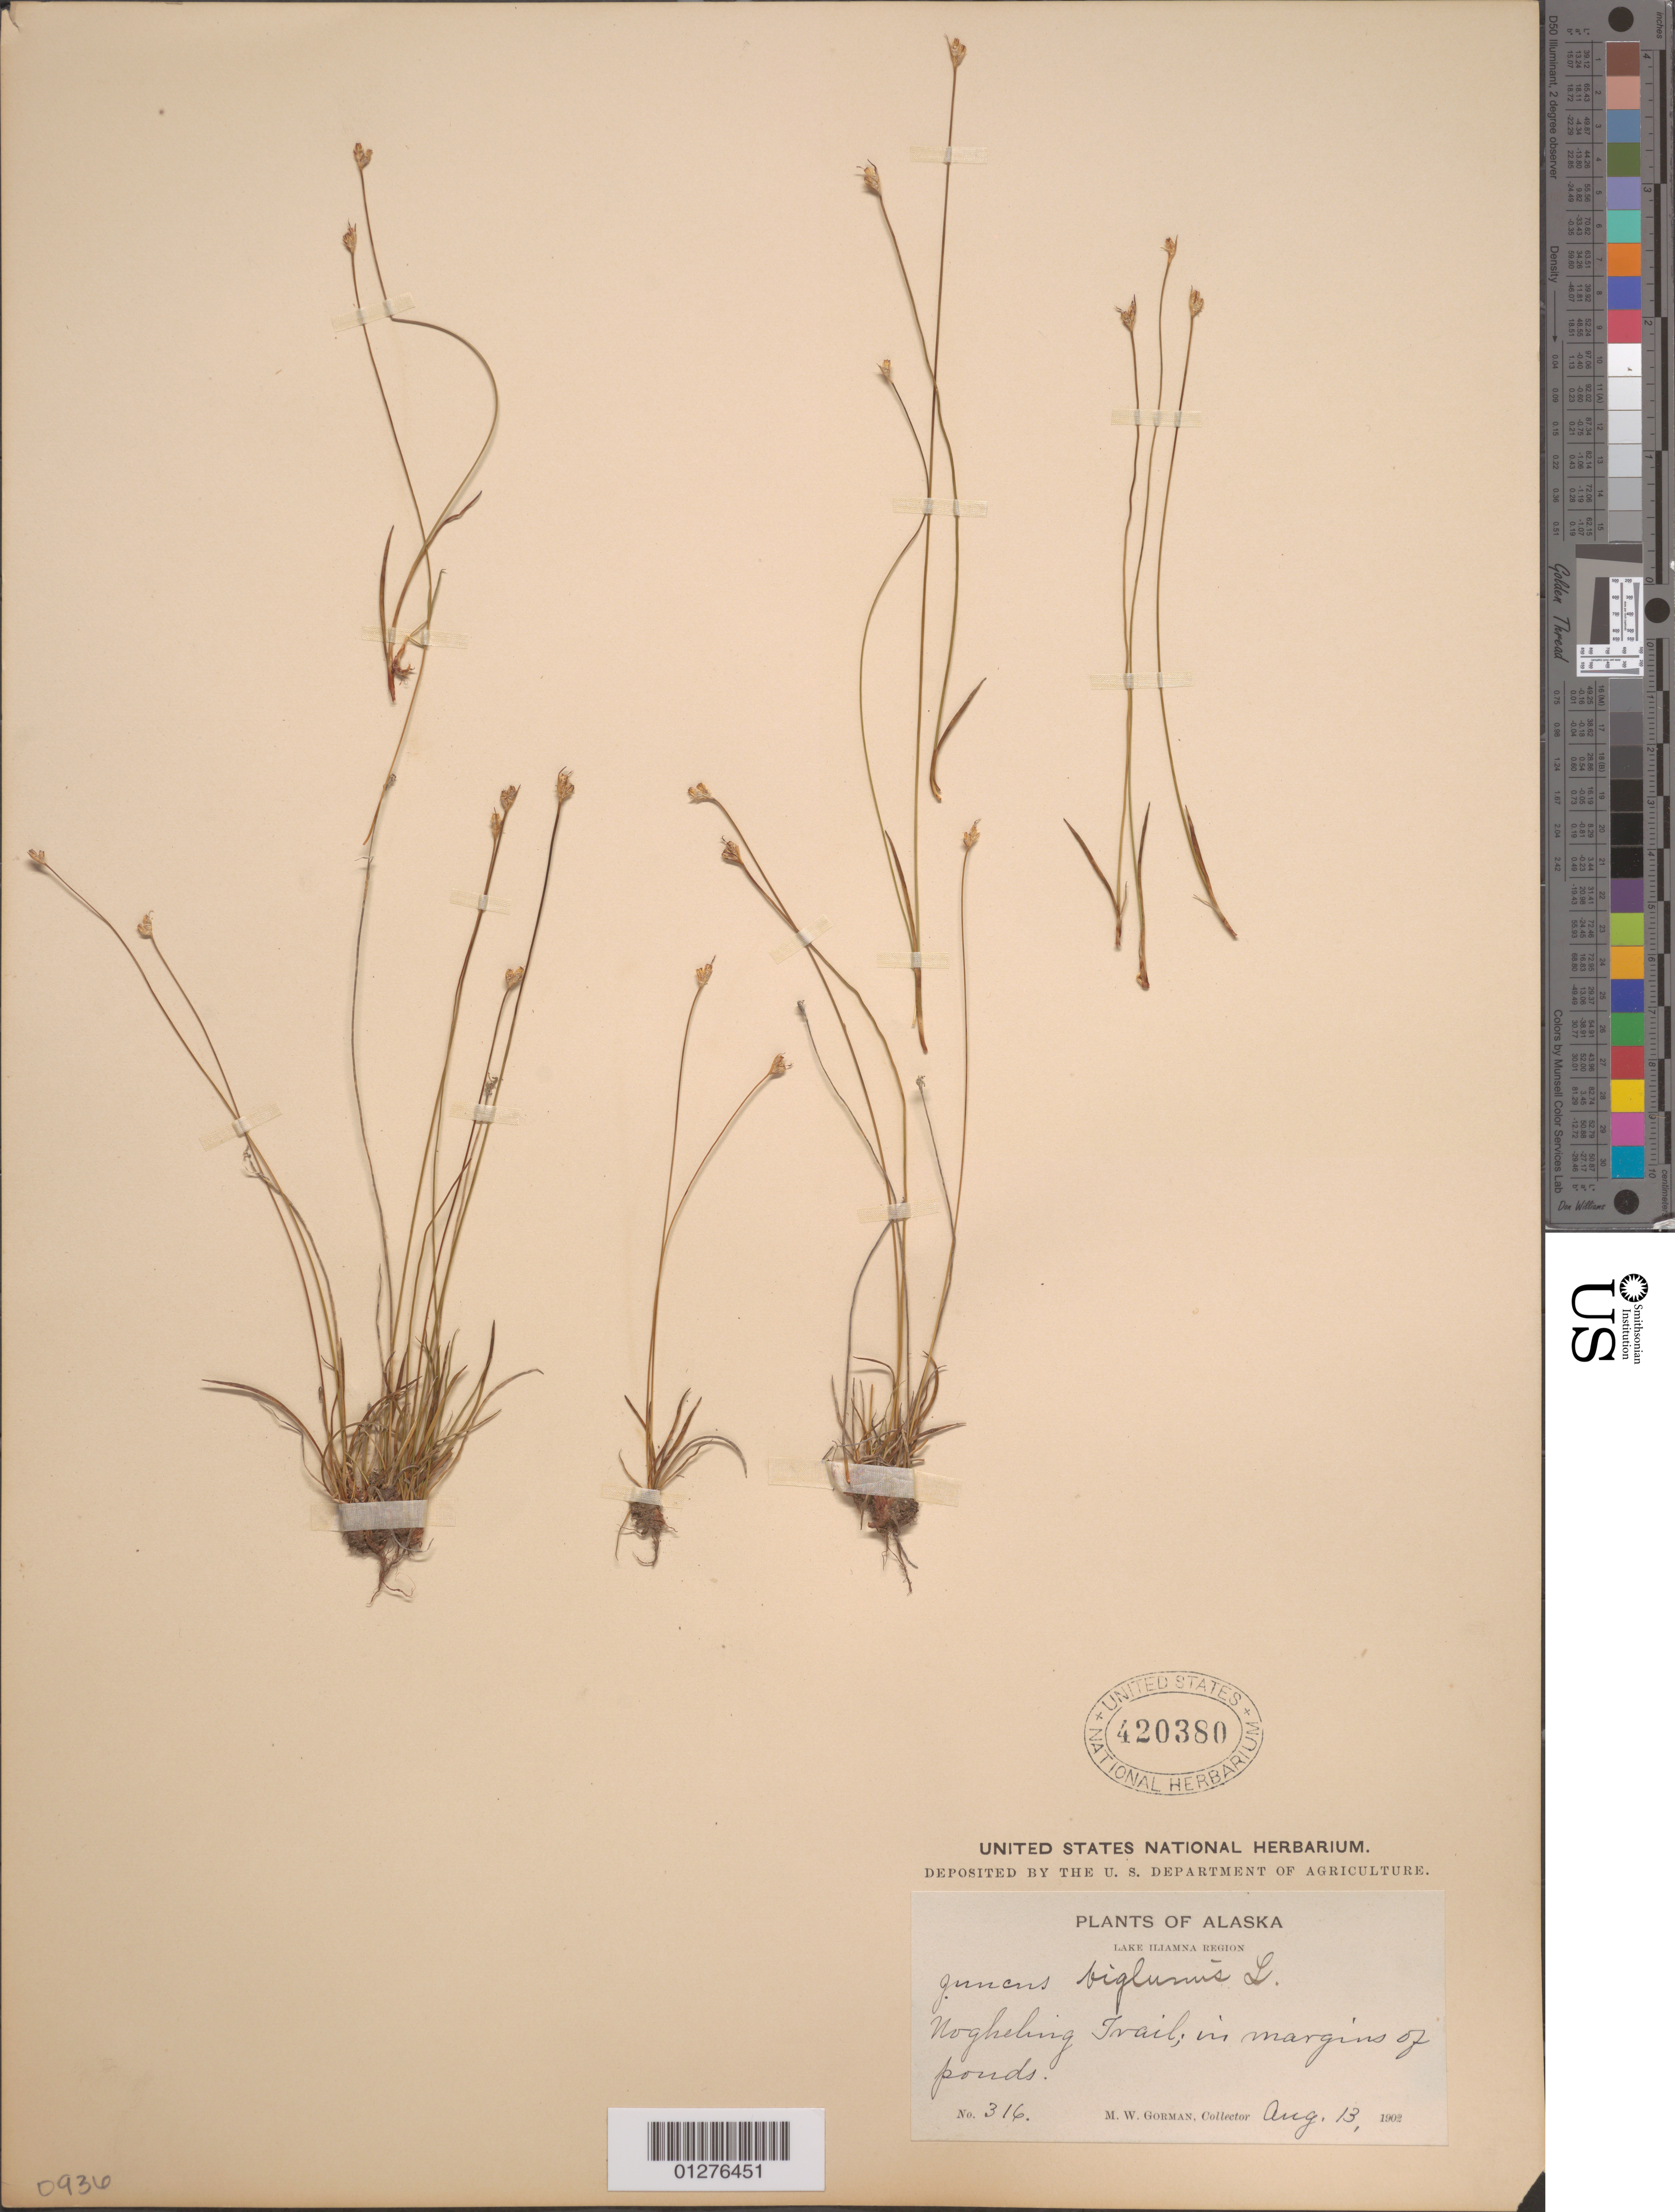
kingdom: Plantae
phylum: Tracheophyta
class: Liliopsida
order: Poales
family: Juncaceae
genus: Juncus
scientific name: Juncus biglumis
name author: L.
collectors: M. W. Gorman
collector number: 316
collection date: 1902-08-13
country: United States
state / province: Alaska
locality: Nogheling Trail .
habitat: In margins of ponds.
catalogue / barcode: US 420380